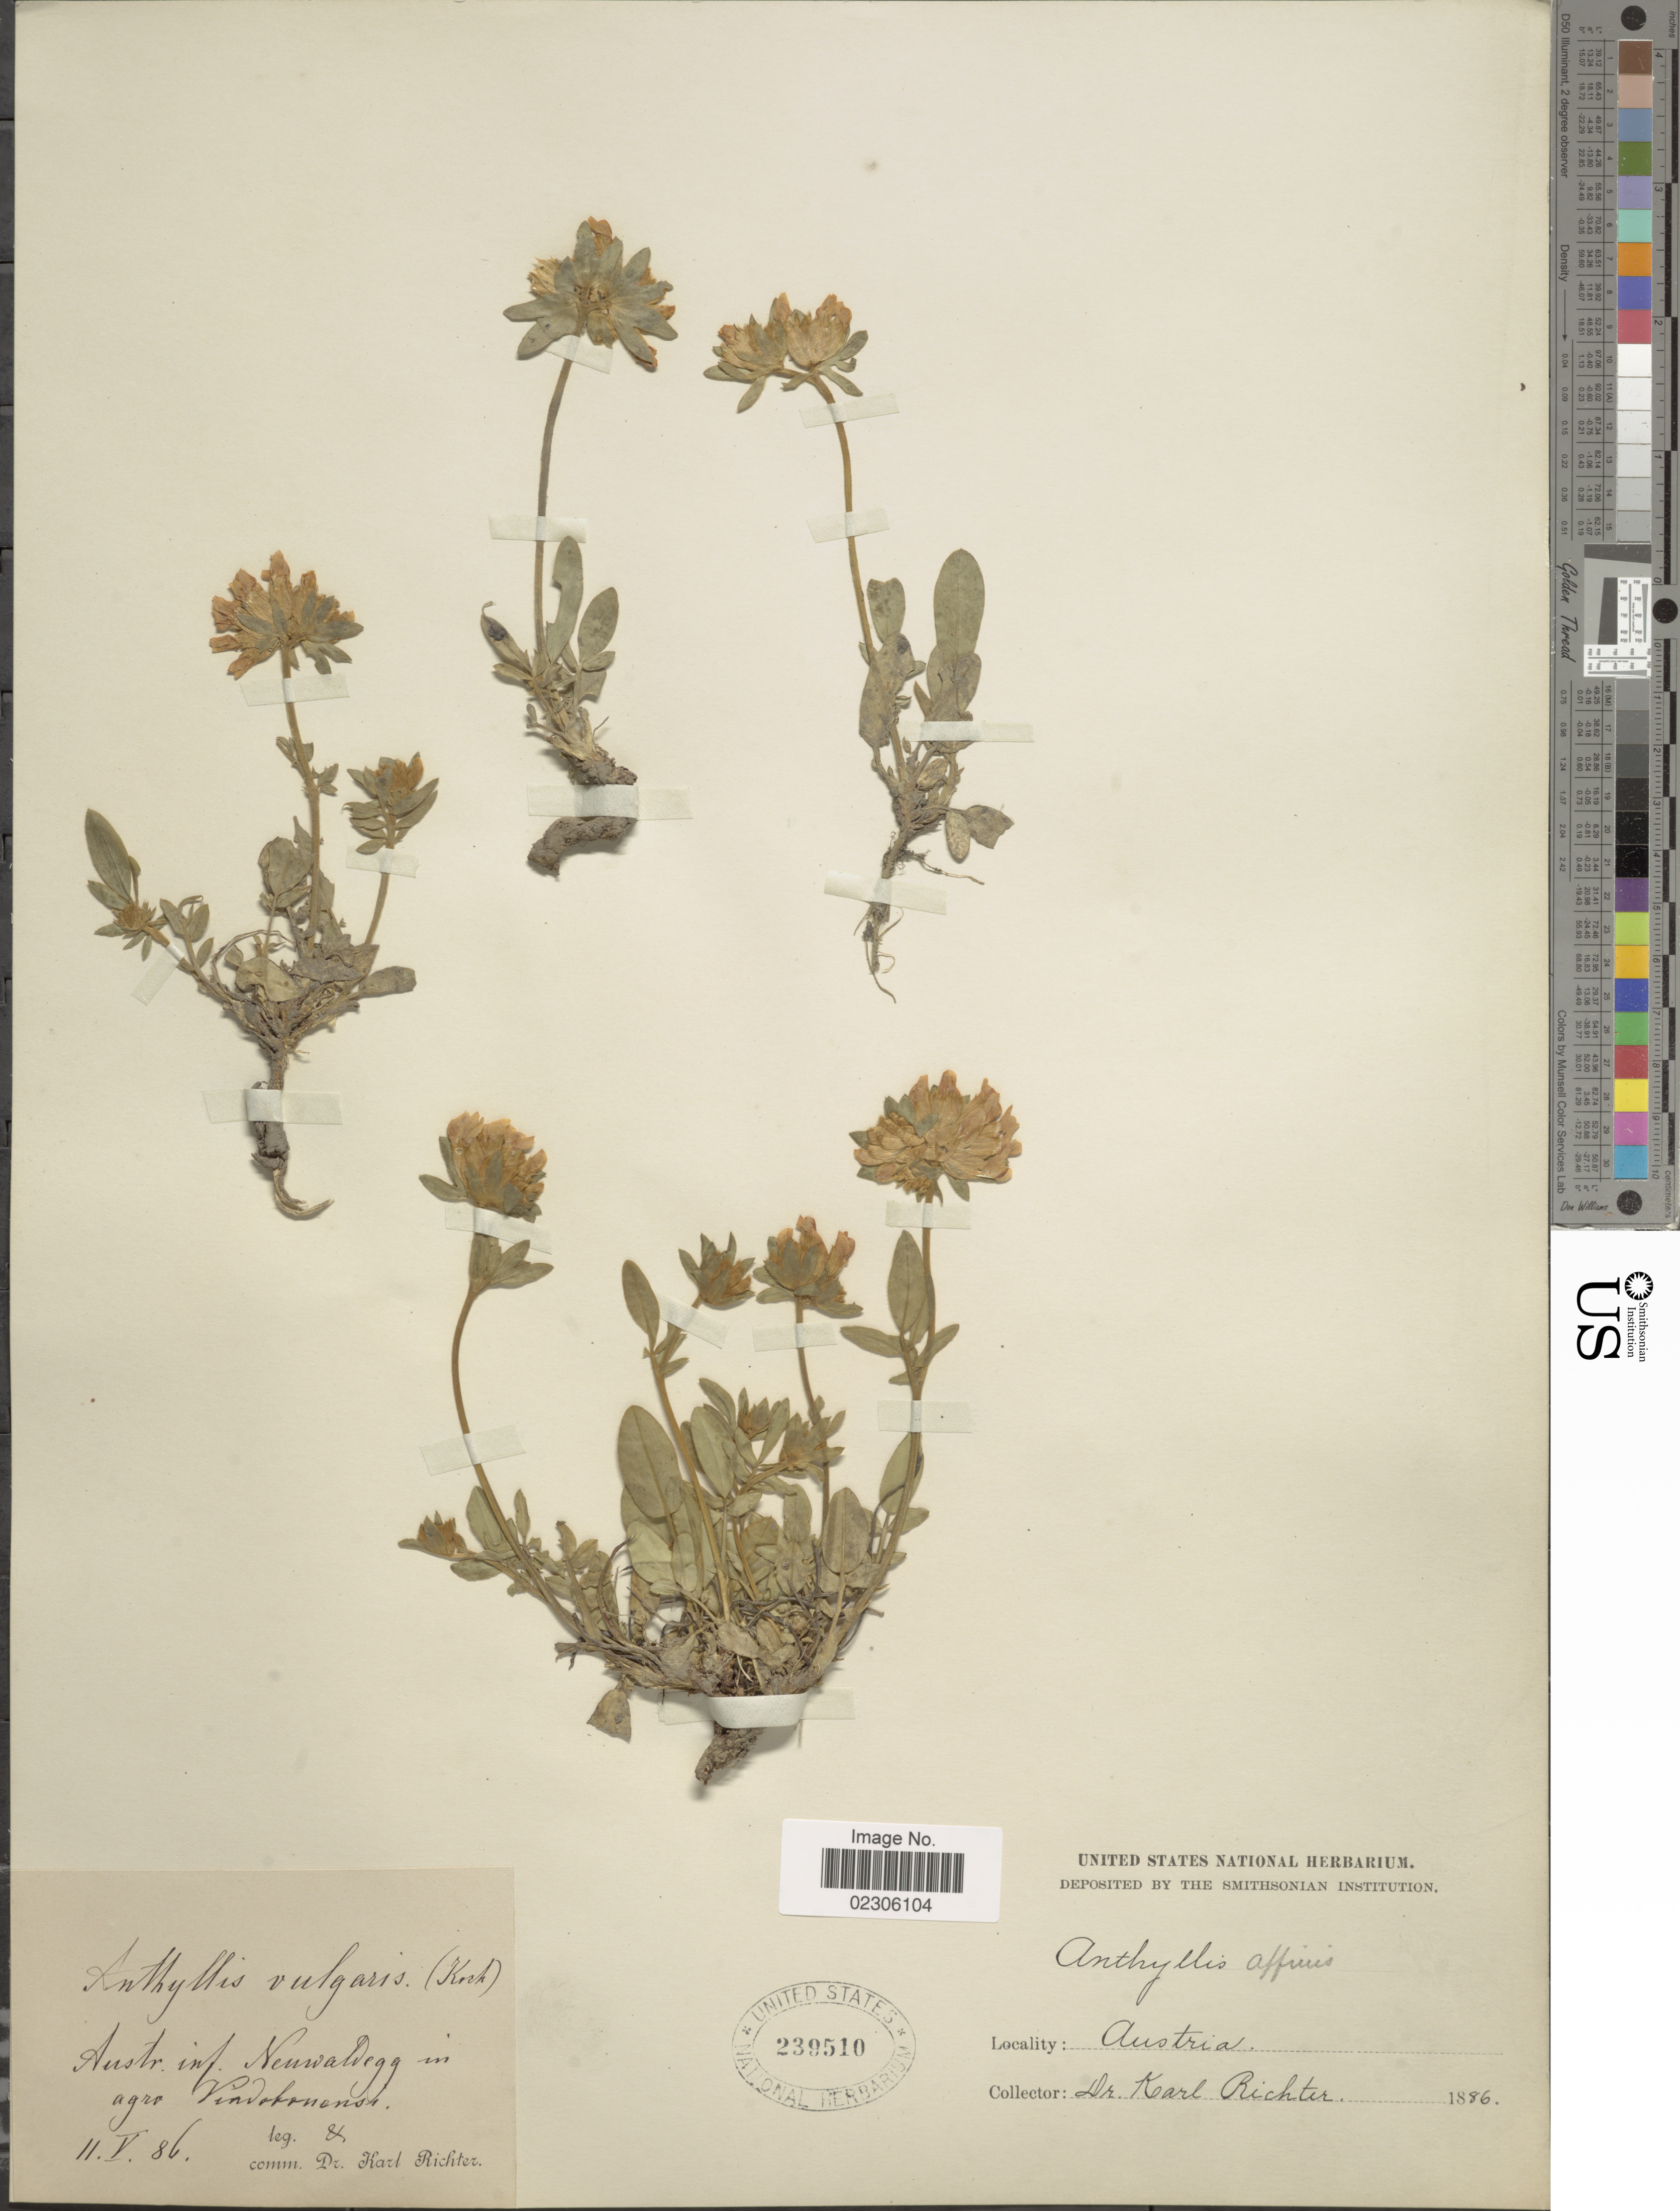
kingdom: Plantae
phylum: Tracheophyta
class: Magnoliopsida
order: Fabales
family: Fabaceae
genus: Anthyllis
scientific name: Anthyllis vulneraria subsp. carpatica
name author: Nyman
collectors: K. Richter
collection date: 1886-05-11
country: Austria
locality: Austr. inf. Newaldegg in agro Vindotonsis [interpreted]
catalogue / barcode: US 239510